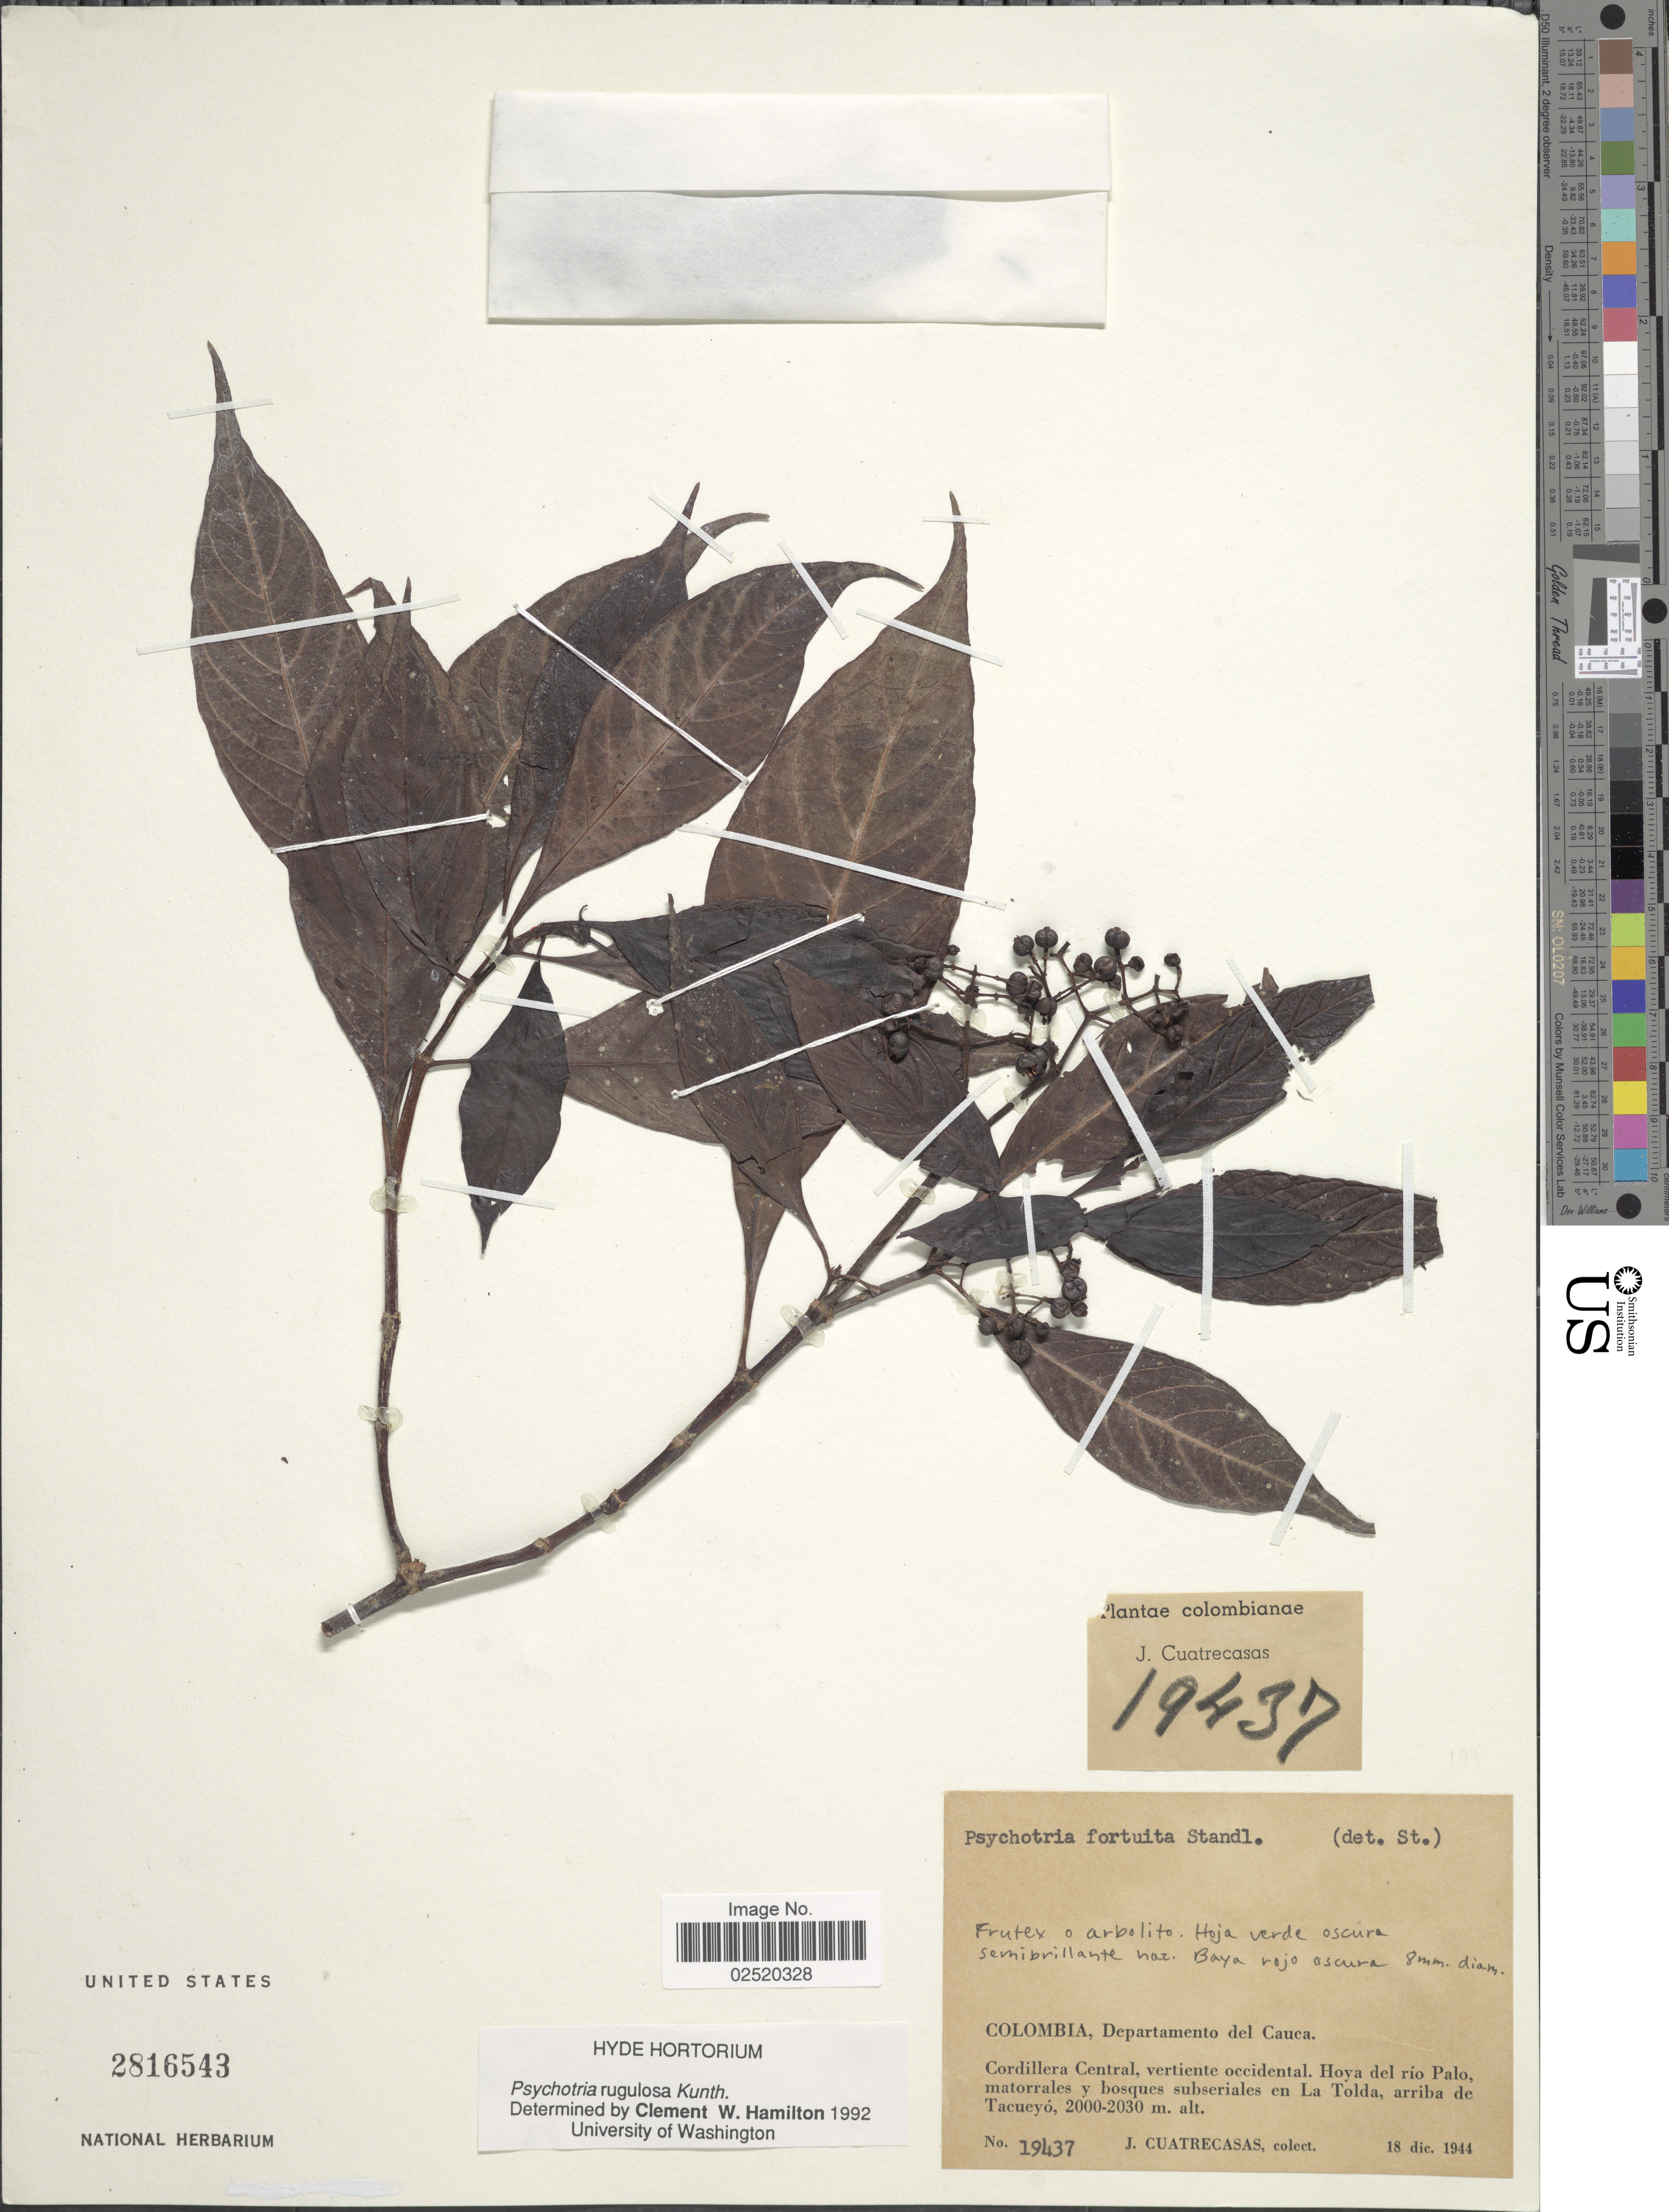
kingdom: Plantae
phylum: Tracheophyta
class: Magnoliopsida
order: Gentianales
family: Rubiaceae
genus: Psychotria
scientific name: Psychotria rugulosa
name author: Kunth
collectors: J. Cuatrecasas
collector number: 19437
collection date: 1944-12-18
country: Colombia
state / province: Cauca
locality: Colombia, Departamento del Cauca, Cordillera Central. vertiente occidental, Hoya del rio Palo, matorrales y bosques subseriales en La Tolda, arriba de Tacueyo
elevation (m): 2000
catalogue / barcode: US 2816543